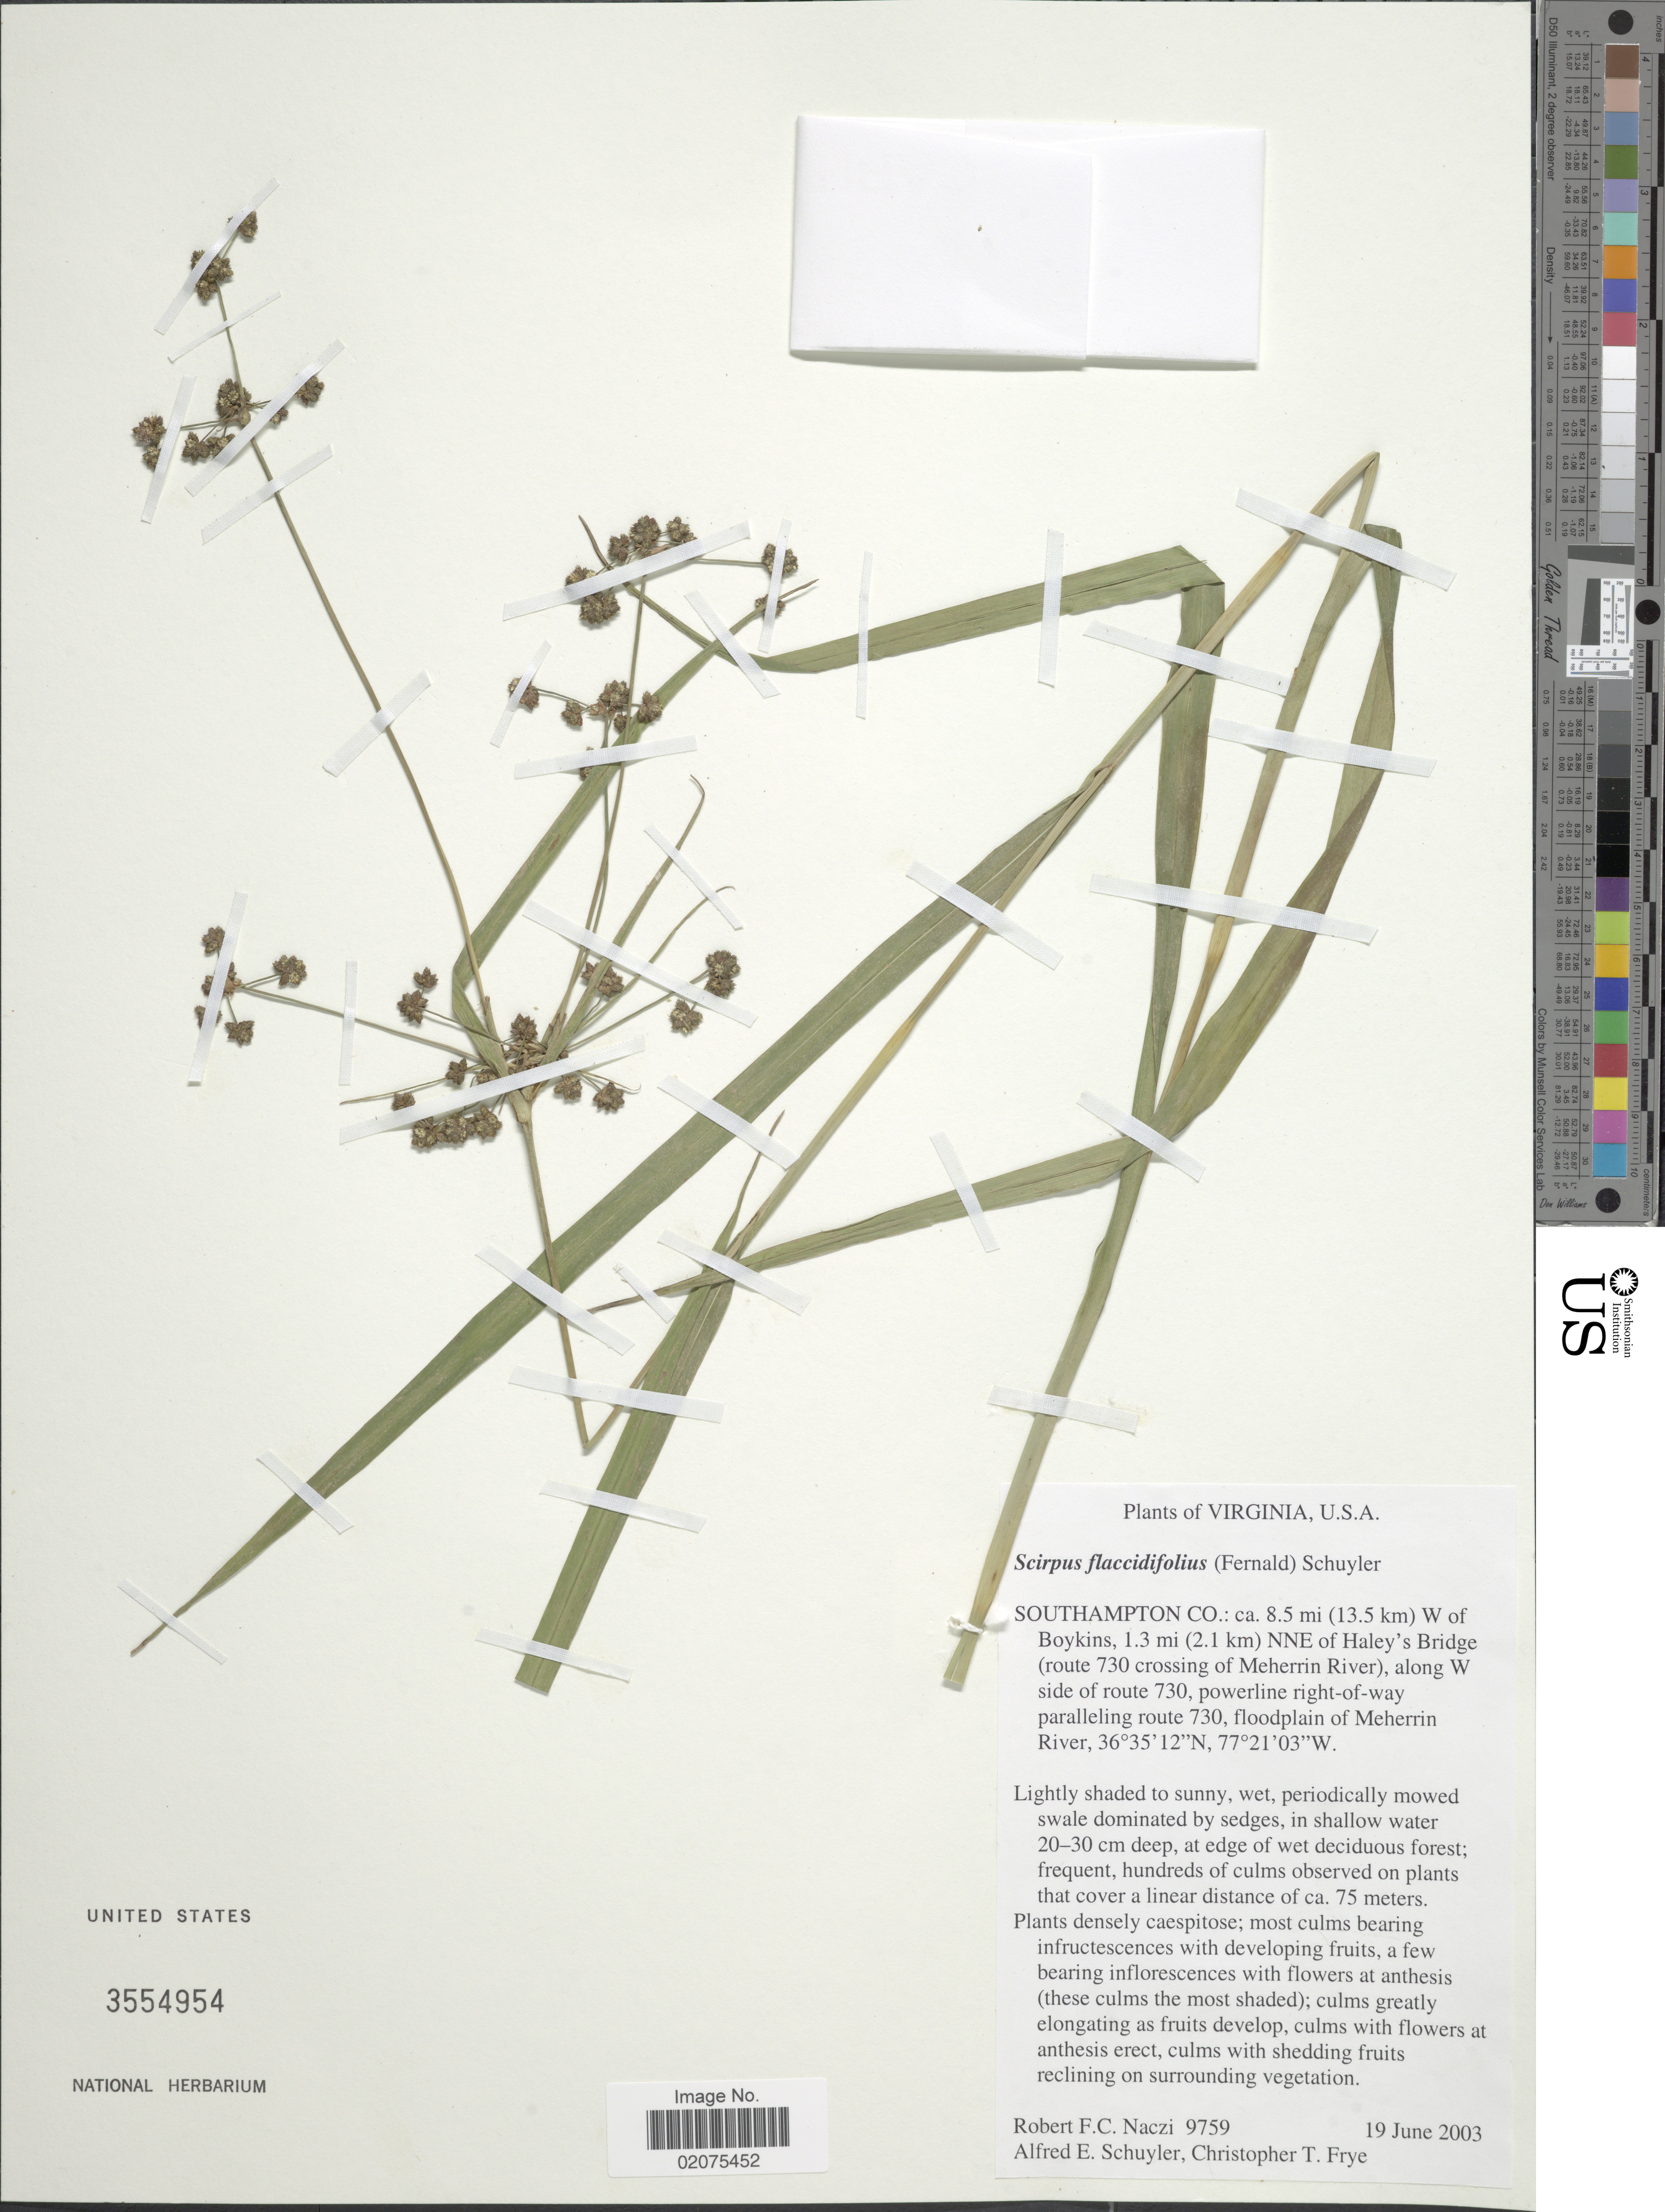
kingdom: Plantae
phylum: Tracheophyta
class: Liliopsida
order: Poales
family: Cyperaceae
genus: Scirpus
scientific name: Scirpus flaccidifolius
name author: (Fernald) Schuyler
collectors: R. F. C. Naczi, A. Schuyler & C. Frye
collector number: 9759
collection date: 2003-06-19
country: United States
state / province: Virginia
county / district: Southampton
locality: U.S.A. Southampton Co.: ca. 8.5 mi (13.5 km) W of Boykins, 1.3 mi (2.1 km) NNE of Haley's Bridge (route 730 crossing of Meherrin River), along W side of rouite 730, powerline right-of-way paralleling route 730, floodplain of Meherrin River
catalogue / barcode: US 3554954